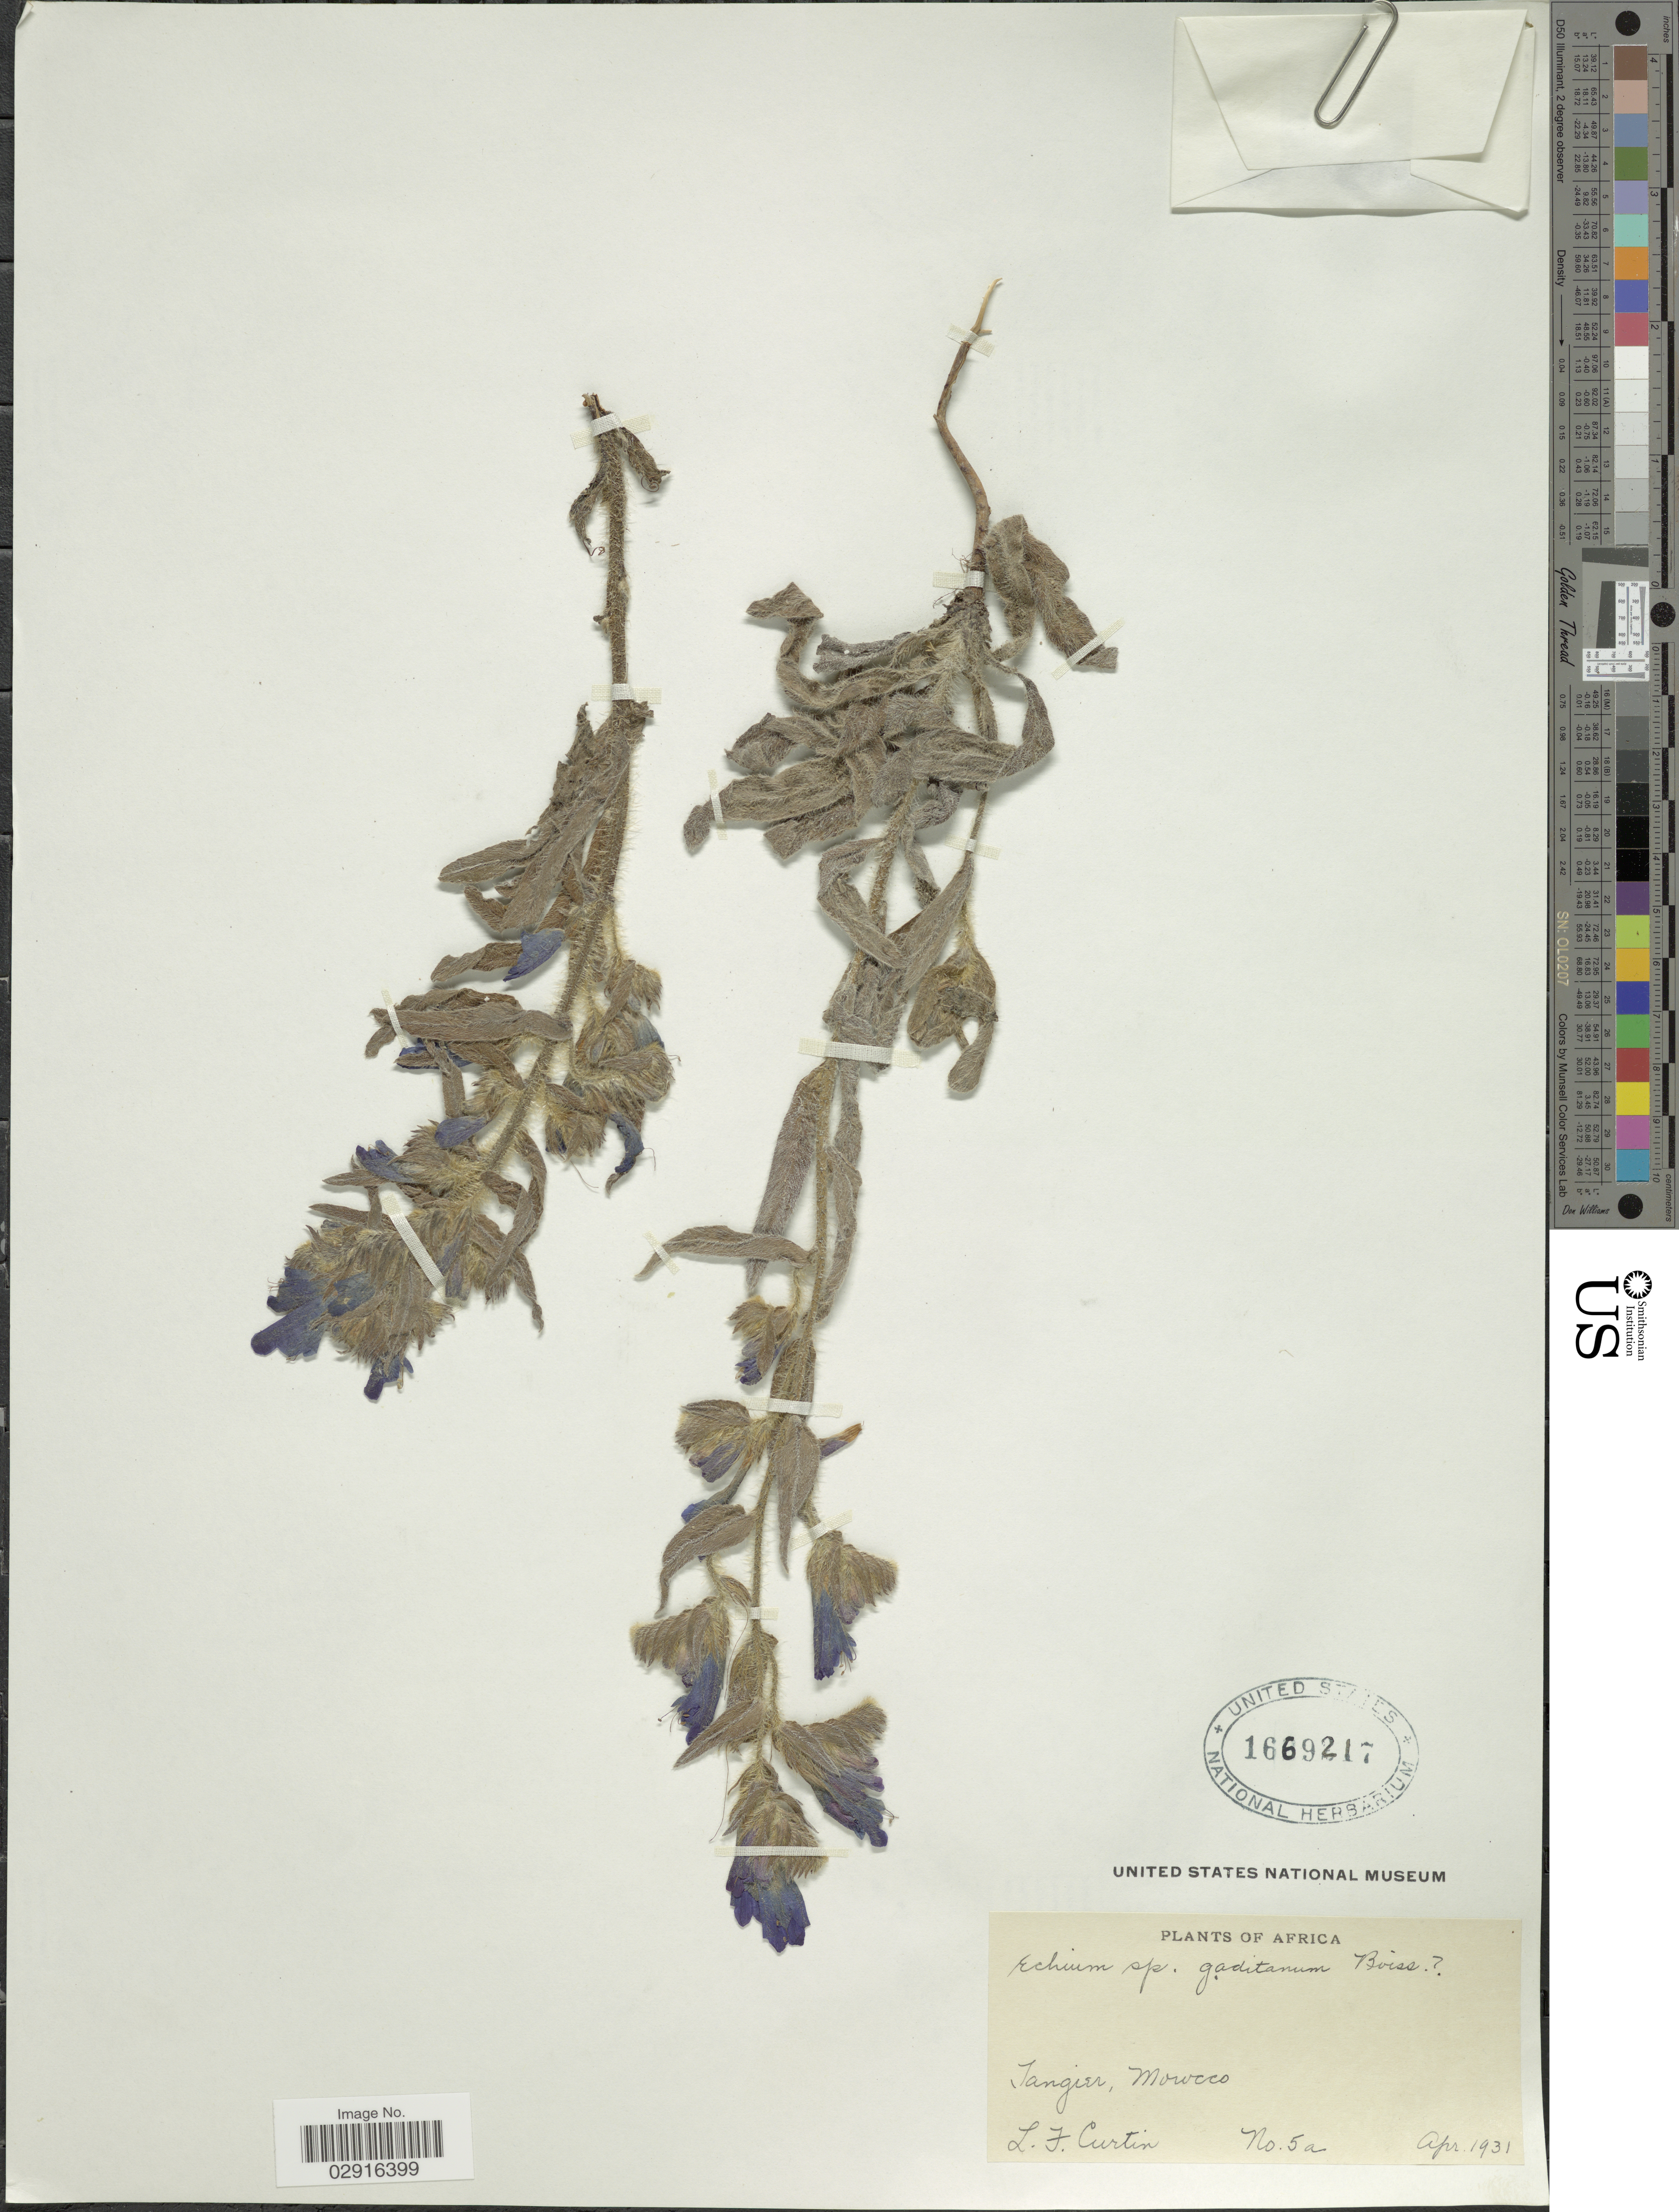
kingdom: Plantae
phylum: Tracheophyta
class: Magnoliopsida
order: Boraginales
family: Boraginaceae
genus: Echium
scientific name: Echium gaditanum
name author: Boiss.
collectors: L. Curtin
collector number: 5a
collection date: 1931-04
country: Morocco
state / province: Tanger-Tétouan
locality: Tangier, Mowcco, Africa.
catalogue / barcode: US 1669217